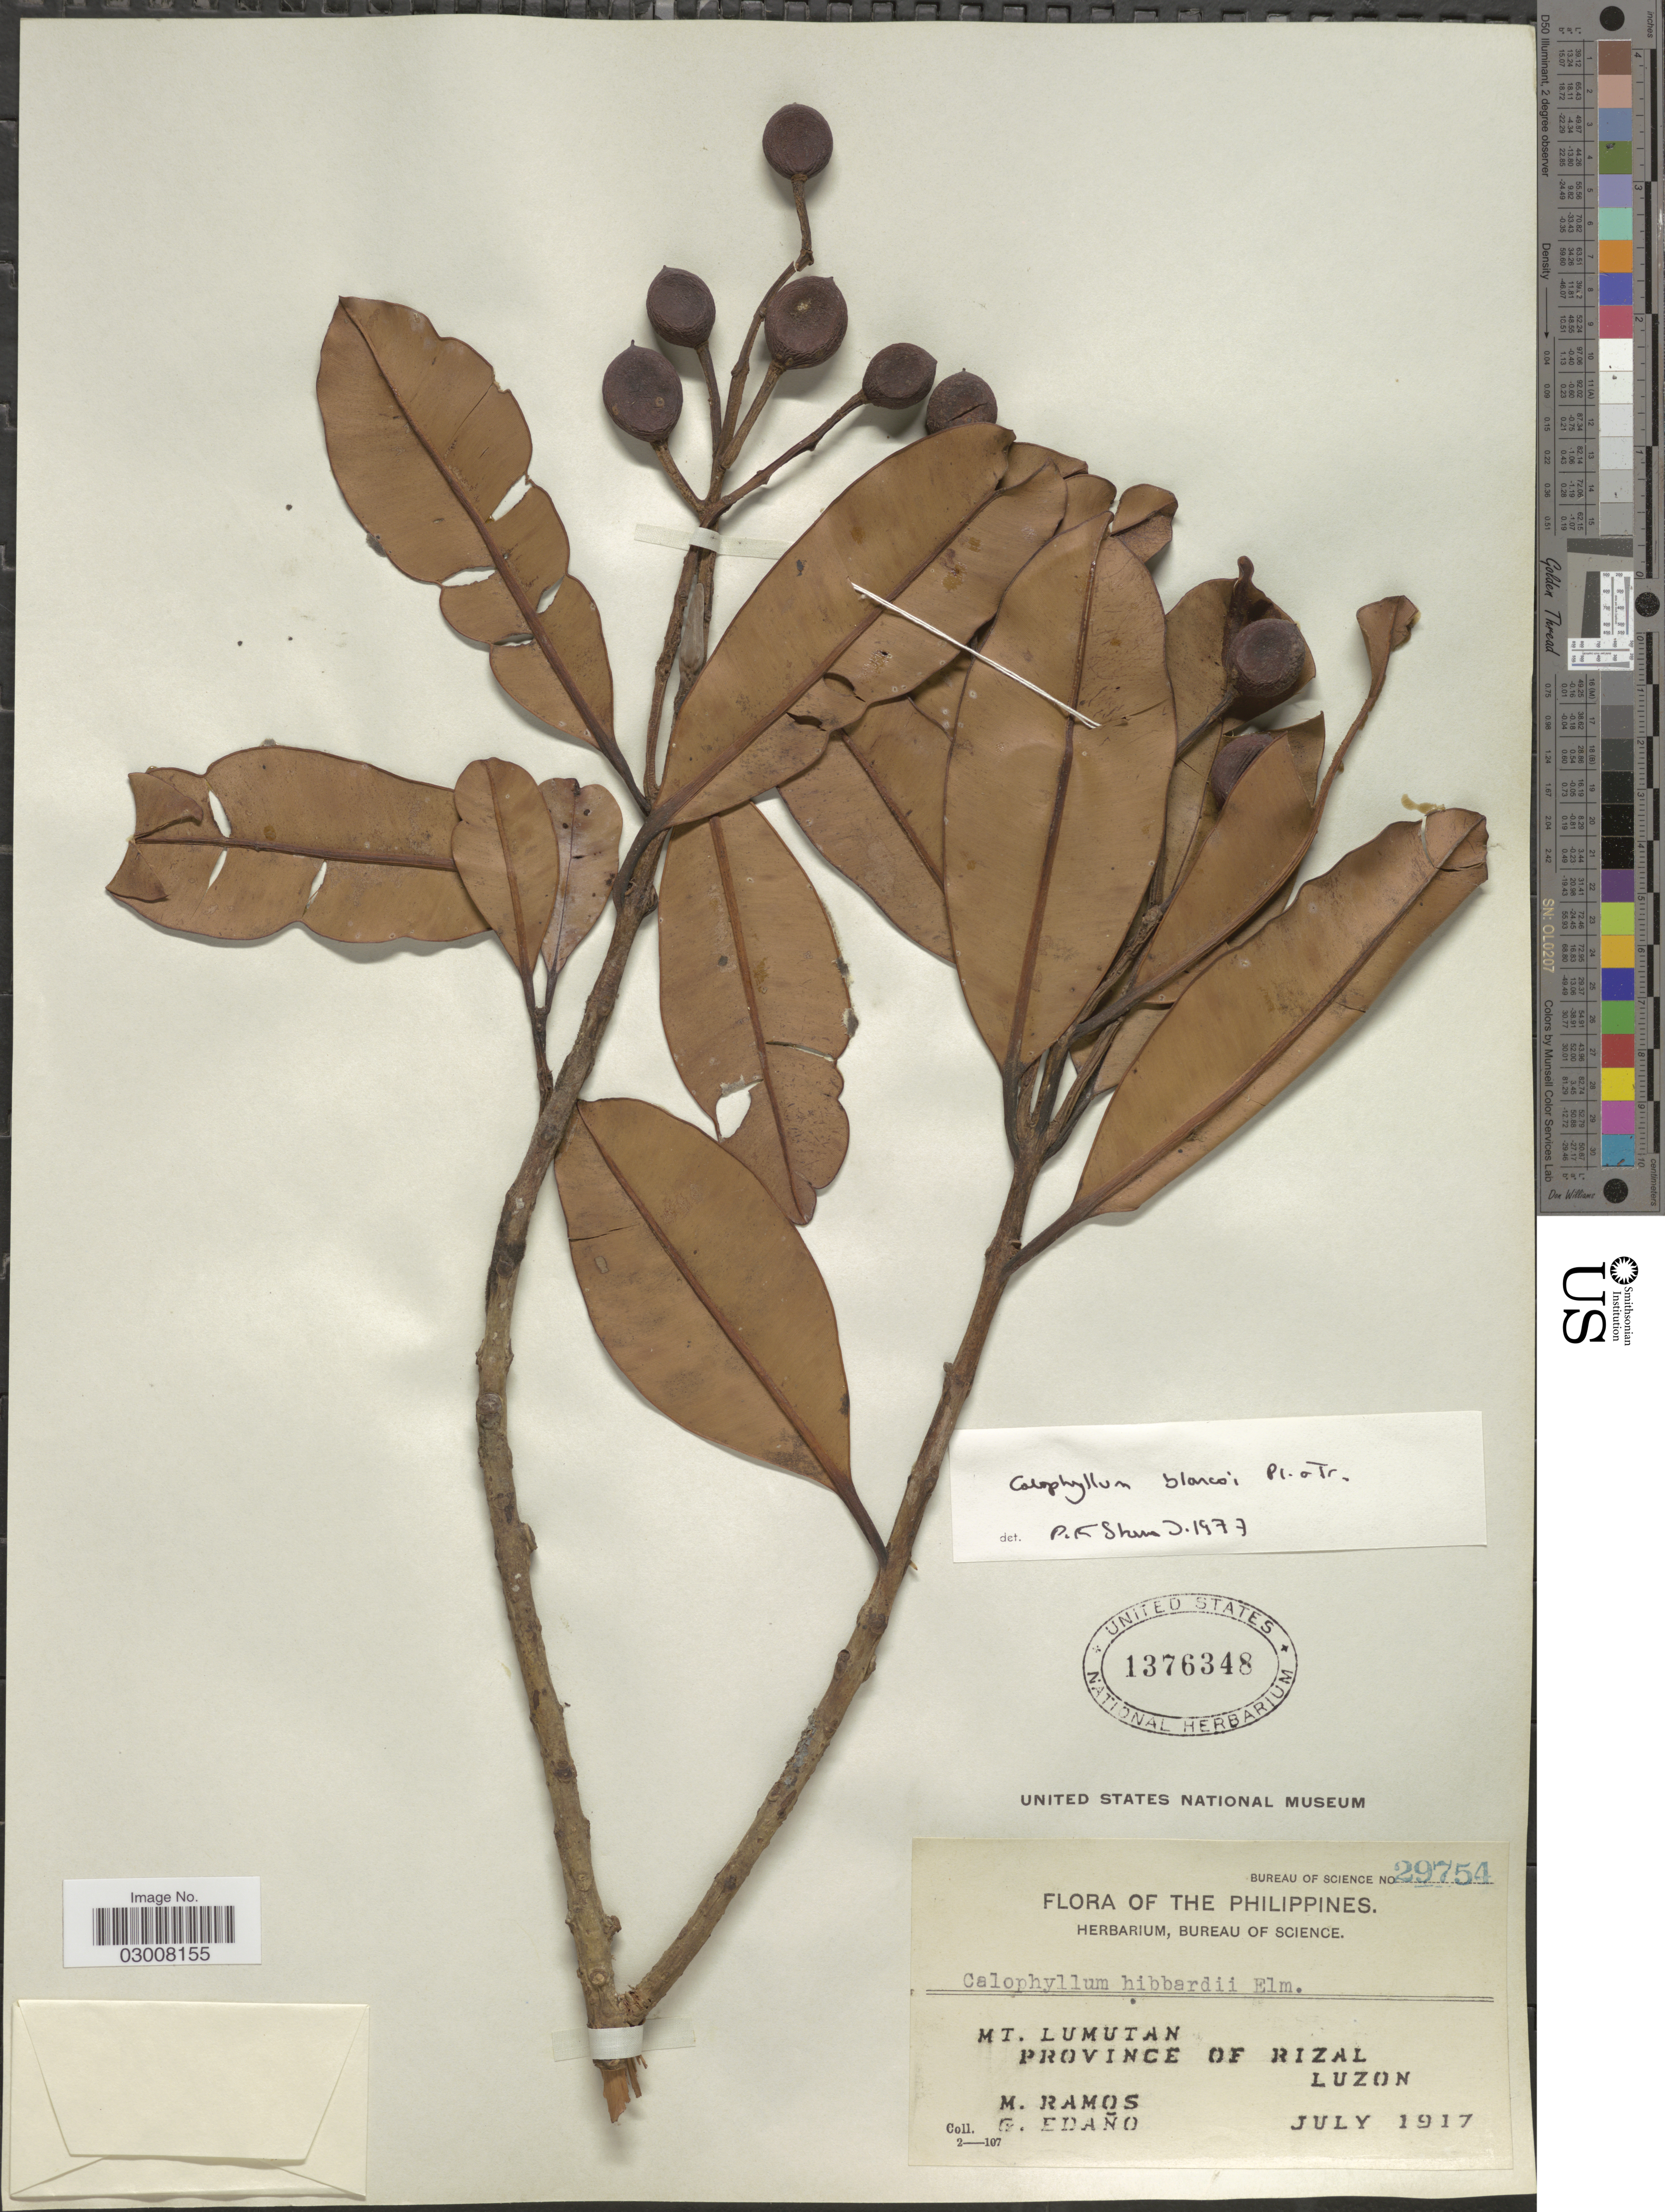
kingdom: Plantae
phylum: Tracheophyta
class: Magnoliopsida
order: Malpighiales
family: Calophyllaceae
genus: Calophyllum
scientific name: Calophyllum blancoi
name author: Planch. & Triana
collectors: M. Ramos & G. Edaño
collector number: Bureau Of Science 29754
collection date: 1917-07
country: Philippines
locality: Mt. Lumutan, Province of Rizal, Luzon.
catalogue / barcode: US 1376348